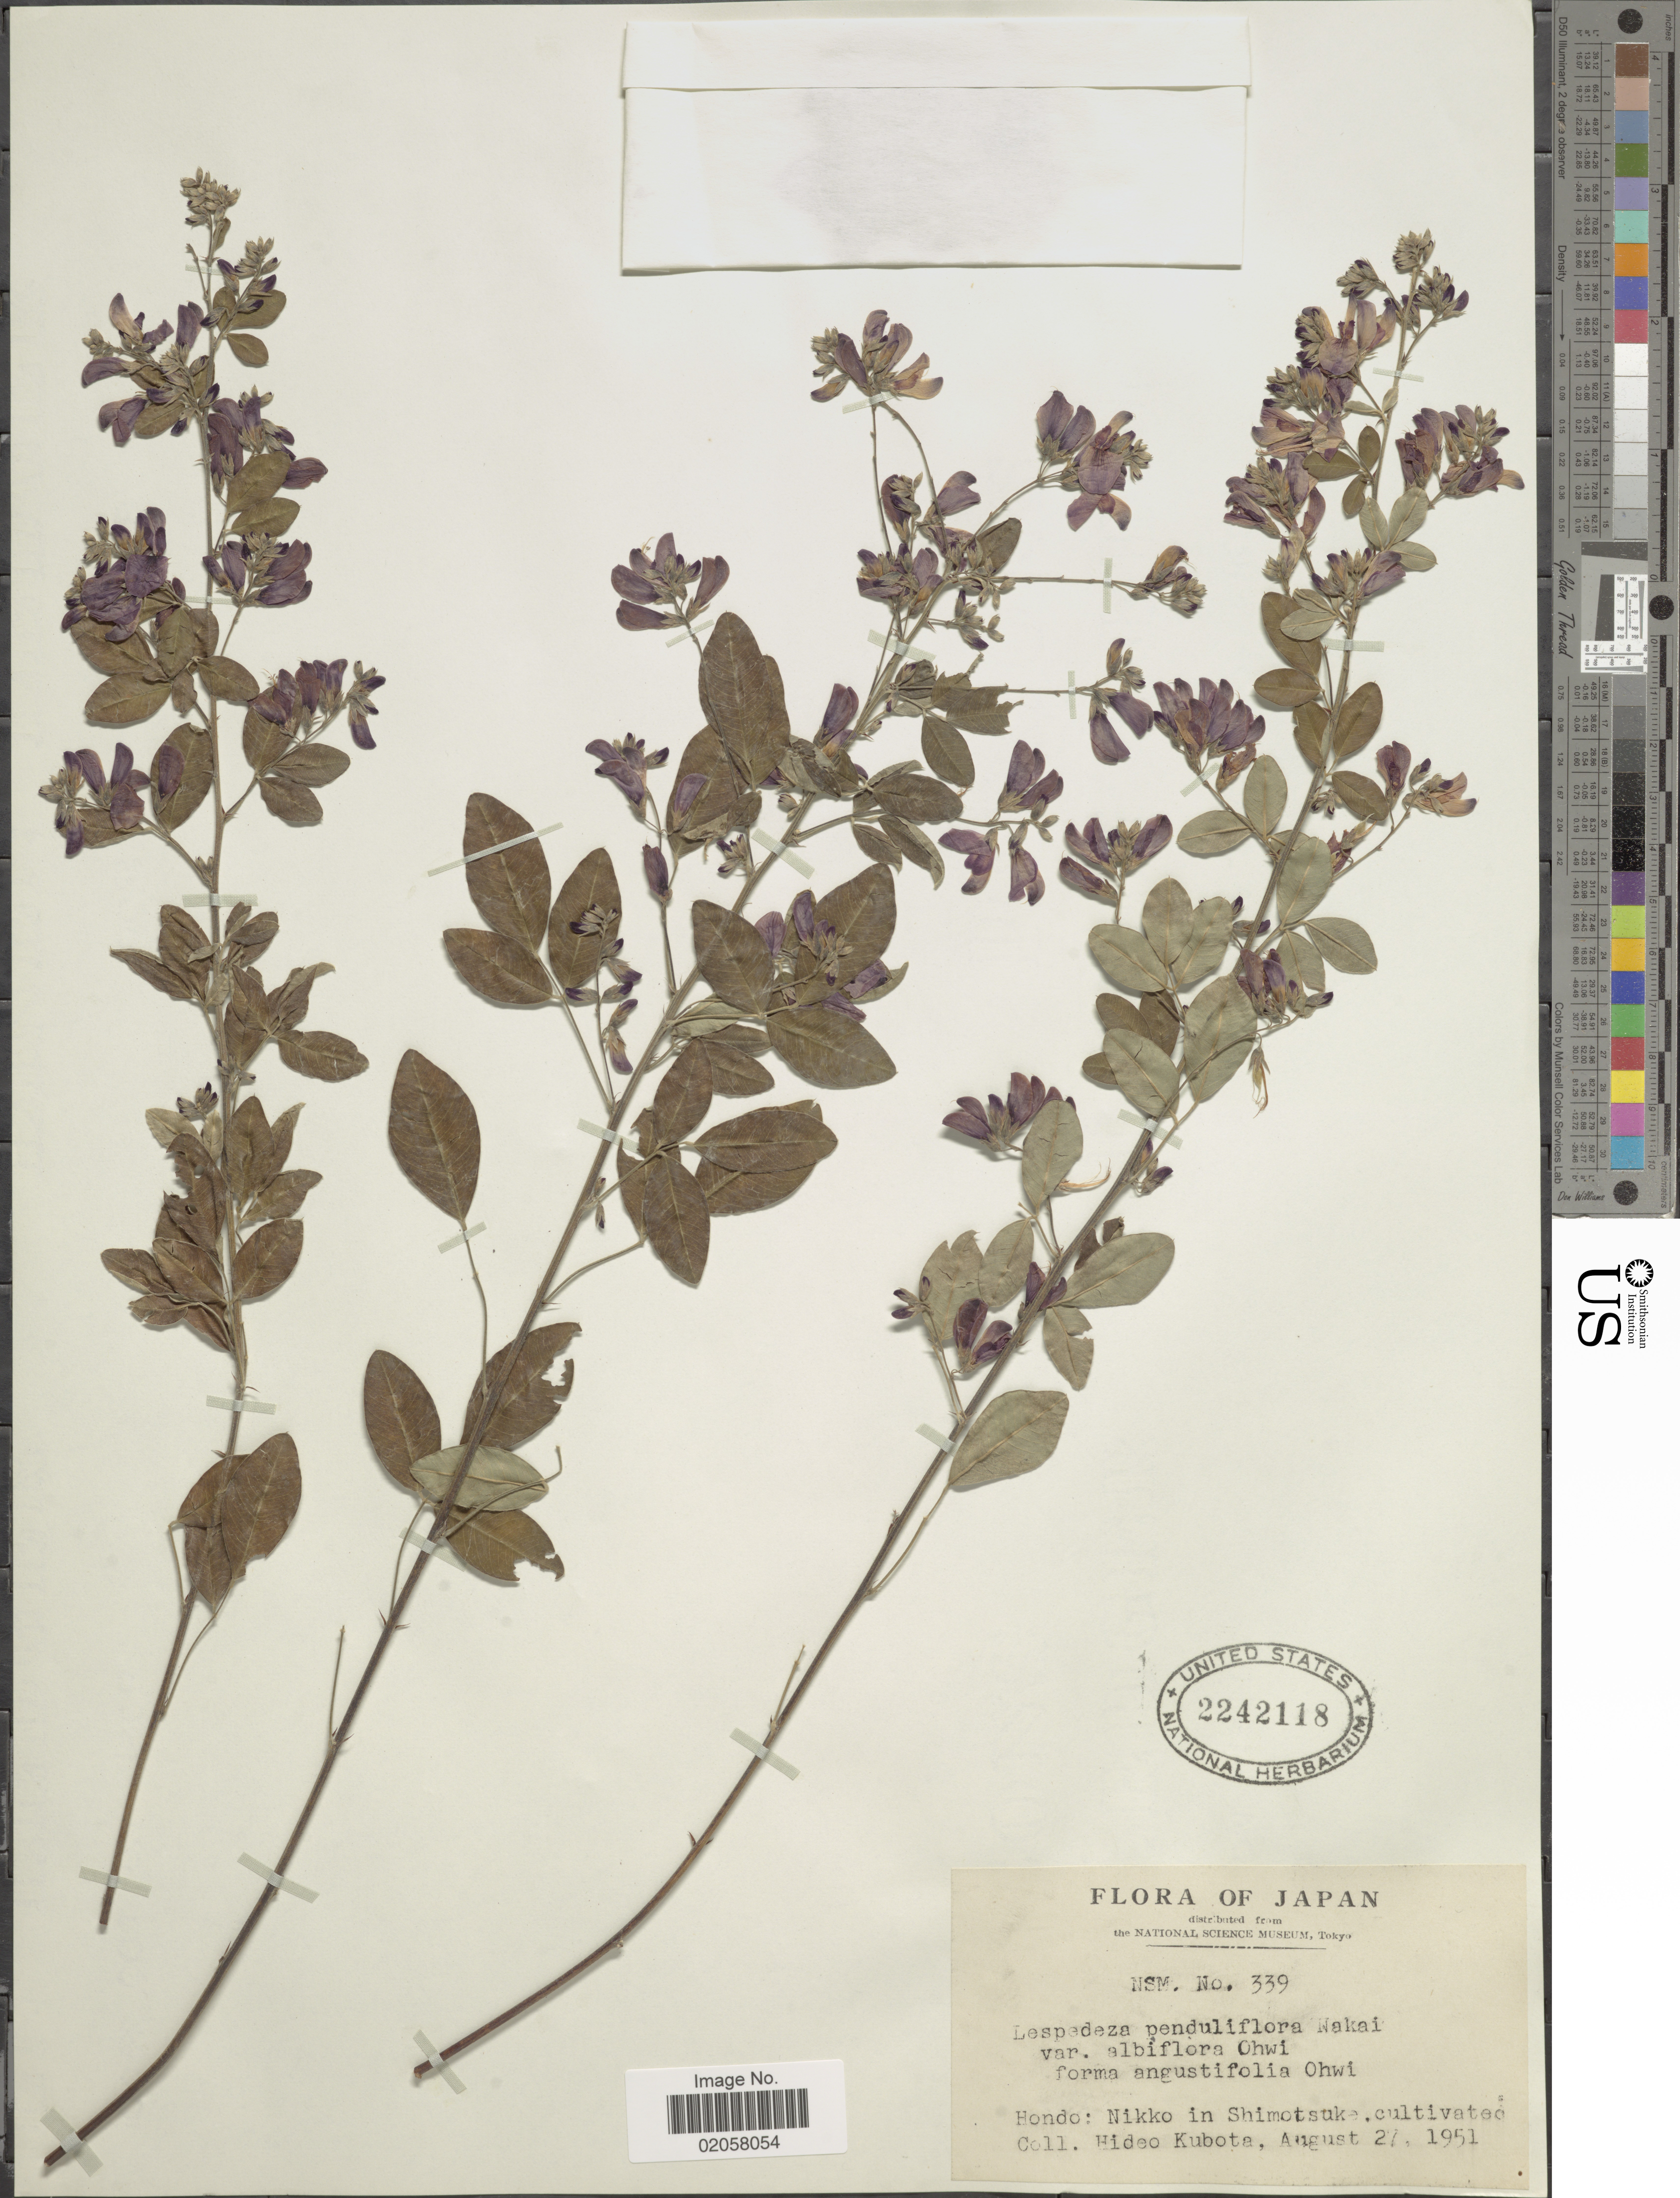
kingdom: Plantae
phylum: Tracheophyta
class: Magnoliopsida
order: Fabales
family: Fabaceae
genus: Lespedeza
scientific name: Lespedeza thunbergii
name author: (DC.) Nakai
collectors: H. Kubota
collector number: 339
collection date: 1951-08-27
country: Japan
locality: Hondo: Nikko in Shimotsuke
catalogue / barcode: US 2242118